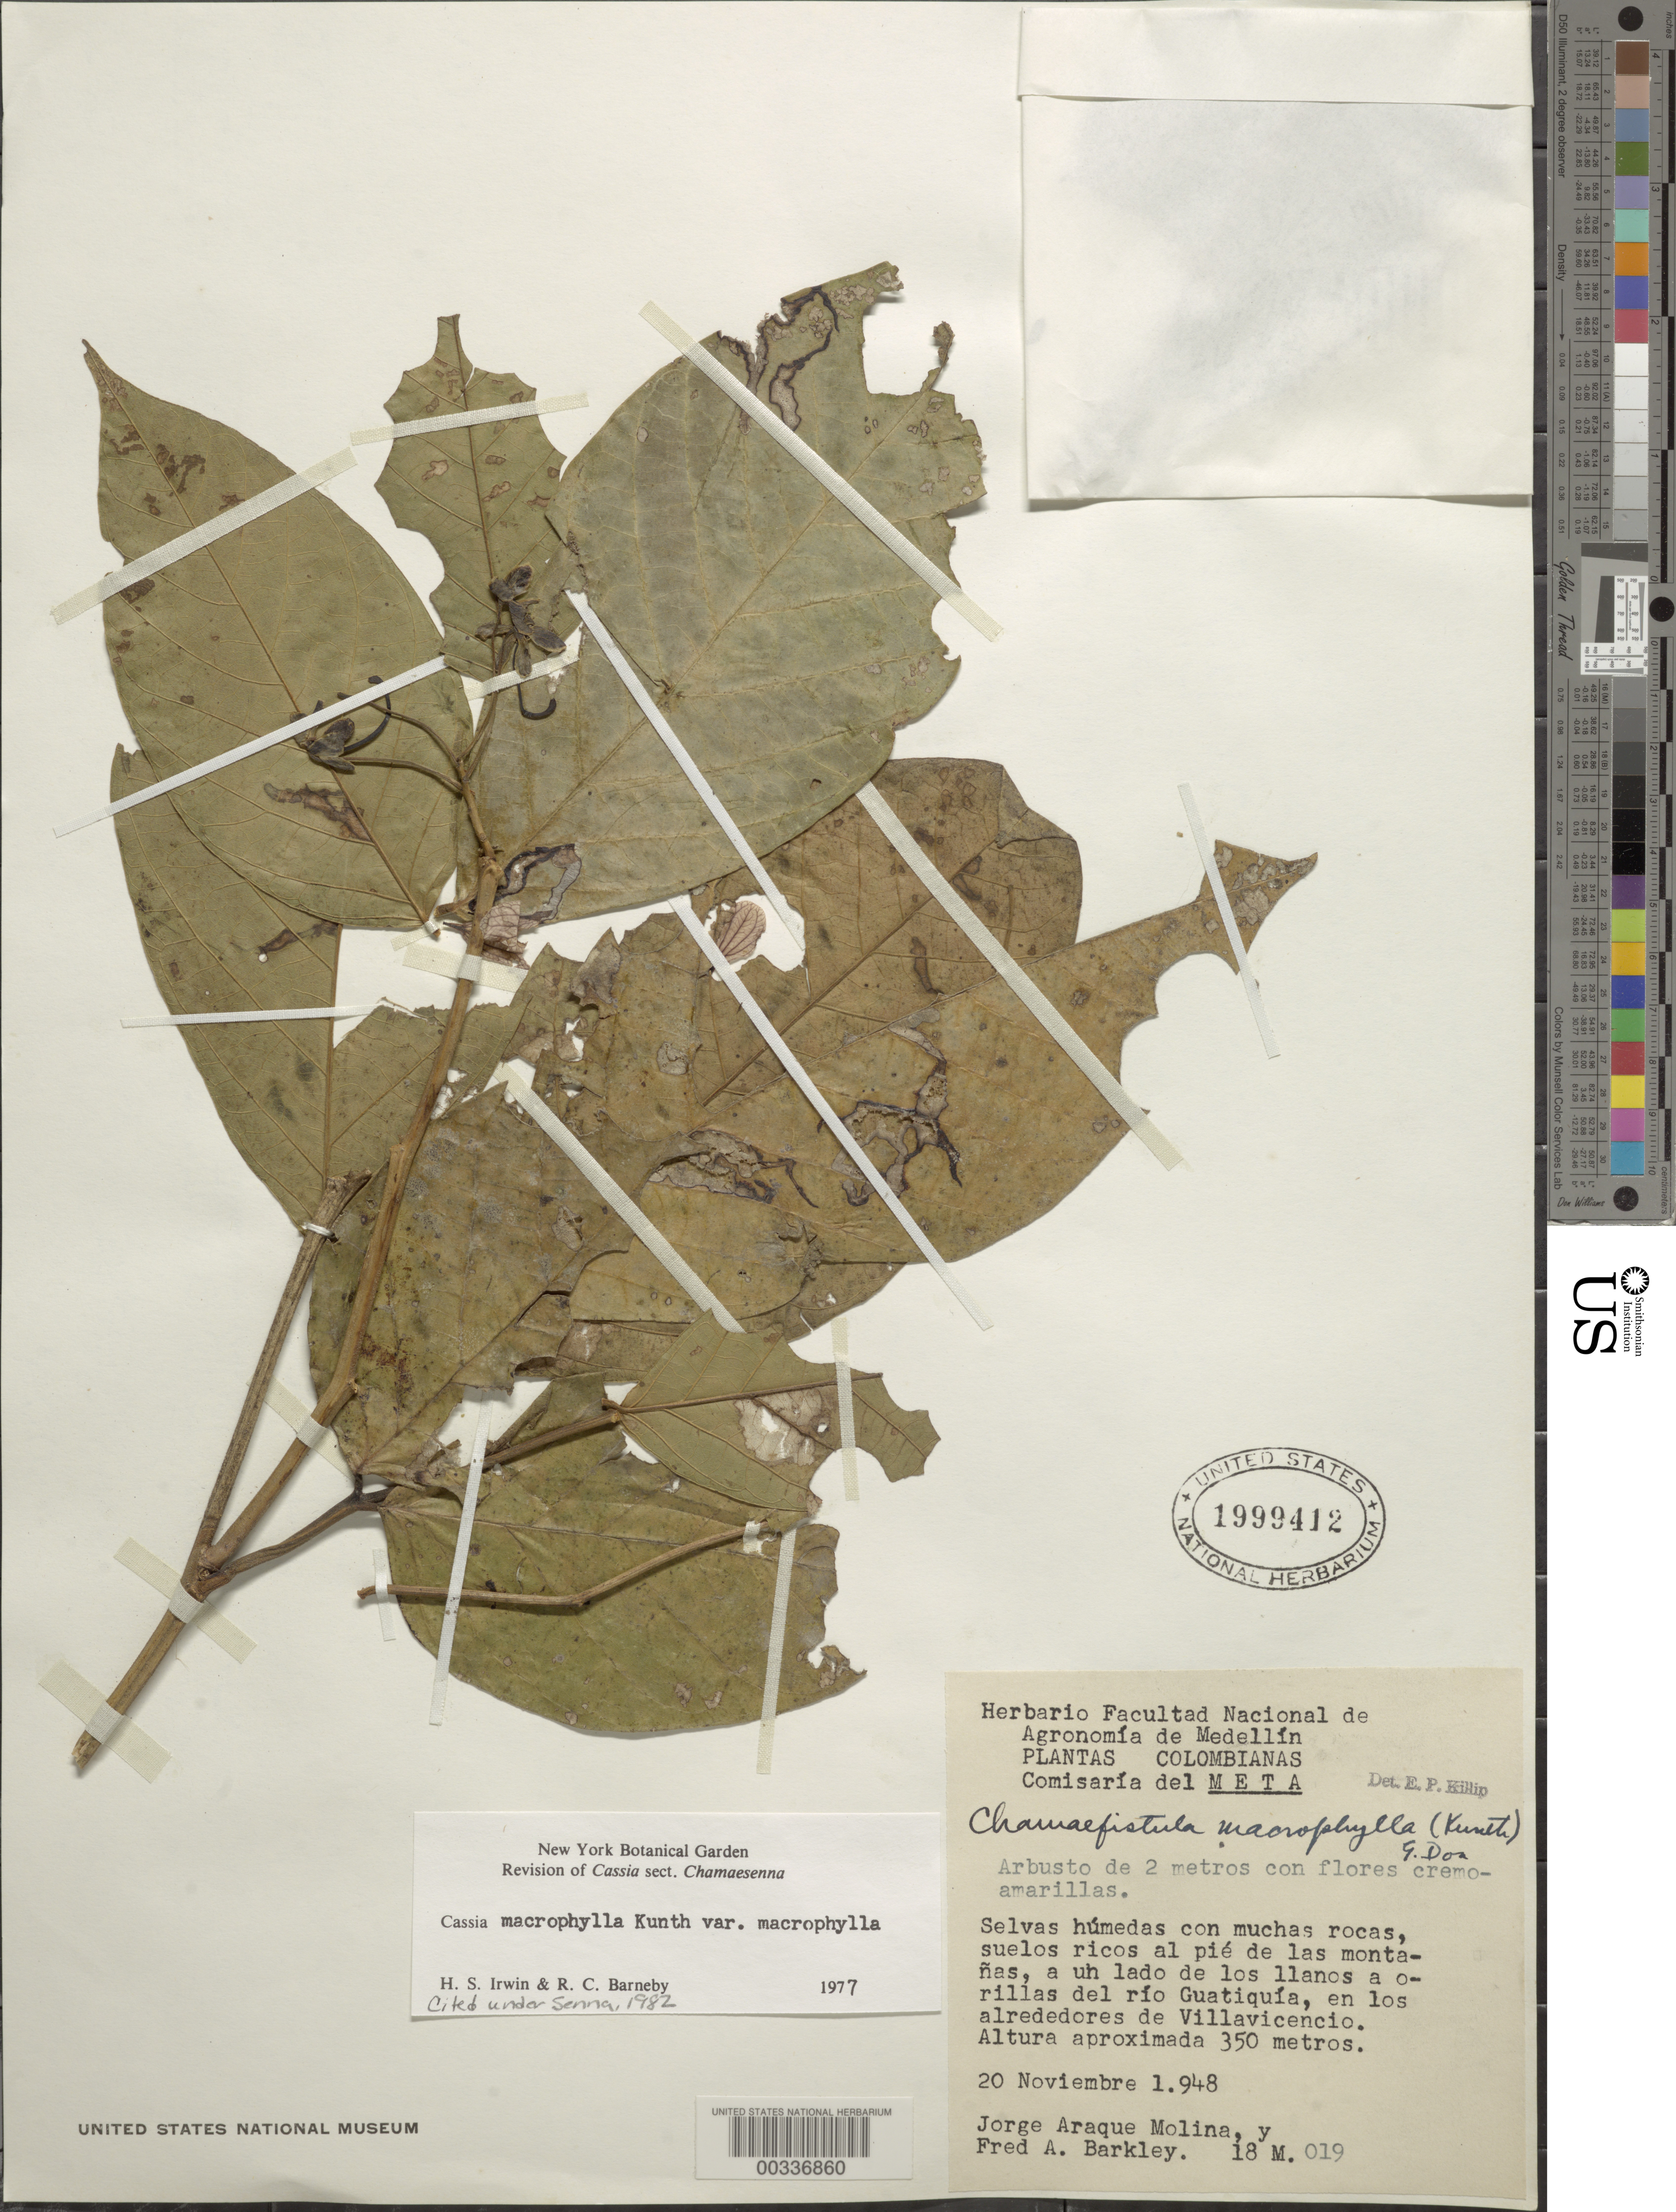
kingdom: Plantae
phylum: Tracheophyta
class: Magnoliopsida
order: Fabales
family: Fabaceae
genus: Senna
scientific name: Senna macrophylla var. macrophylla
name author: (Kunth) H.S. Irwin & Barneby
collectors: J. Araque Molina & F. A. Barkley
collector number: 18m019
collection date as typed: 20 Nov 1948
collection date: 1948-11-20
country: Colombia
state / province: Meta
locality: Banks of the Rio Guatiquia, in the vicinity of Villa Vicencia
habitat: Wet forest with many rocks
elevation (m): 350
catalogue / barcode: US 1999412